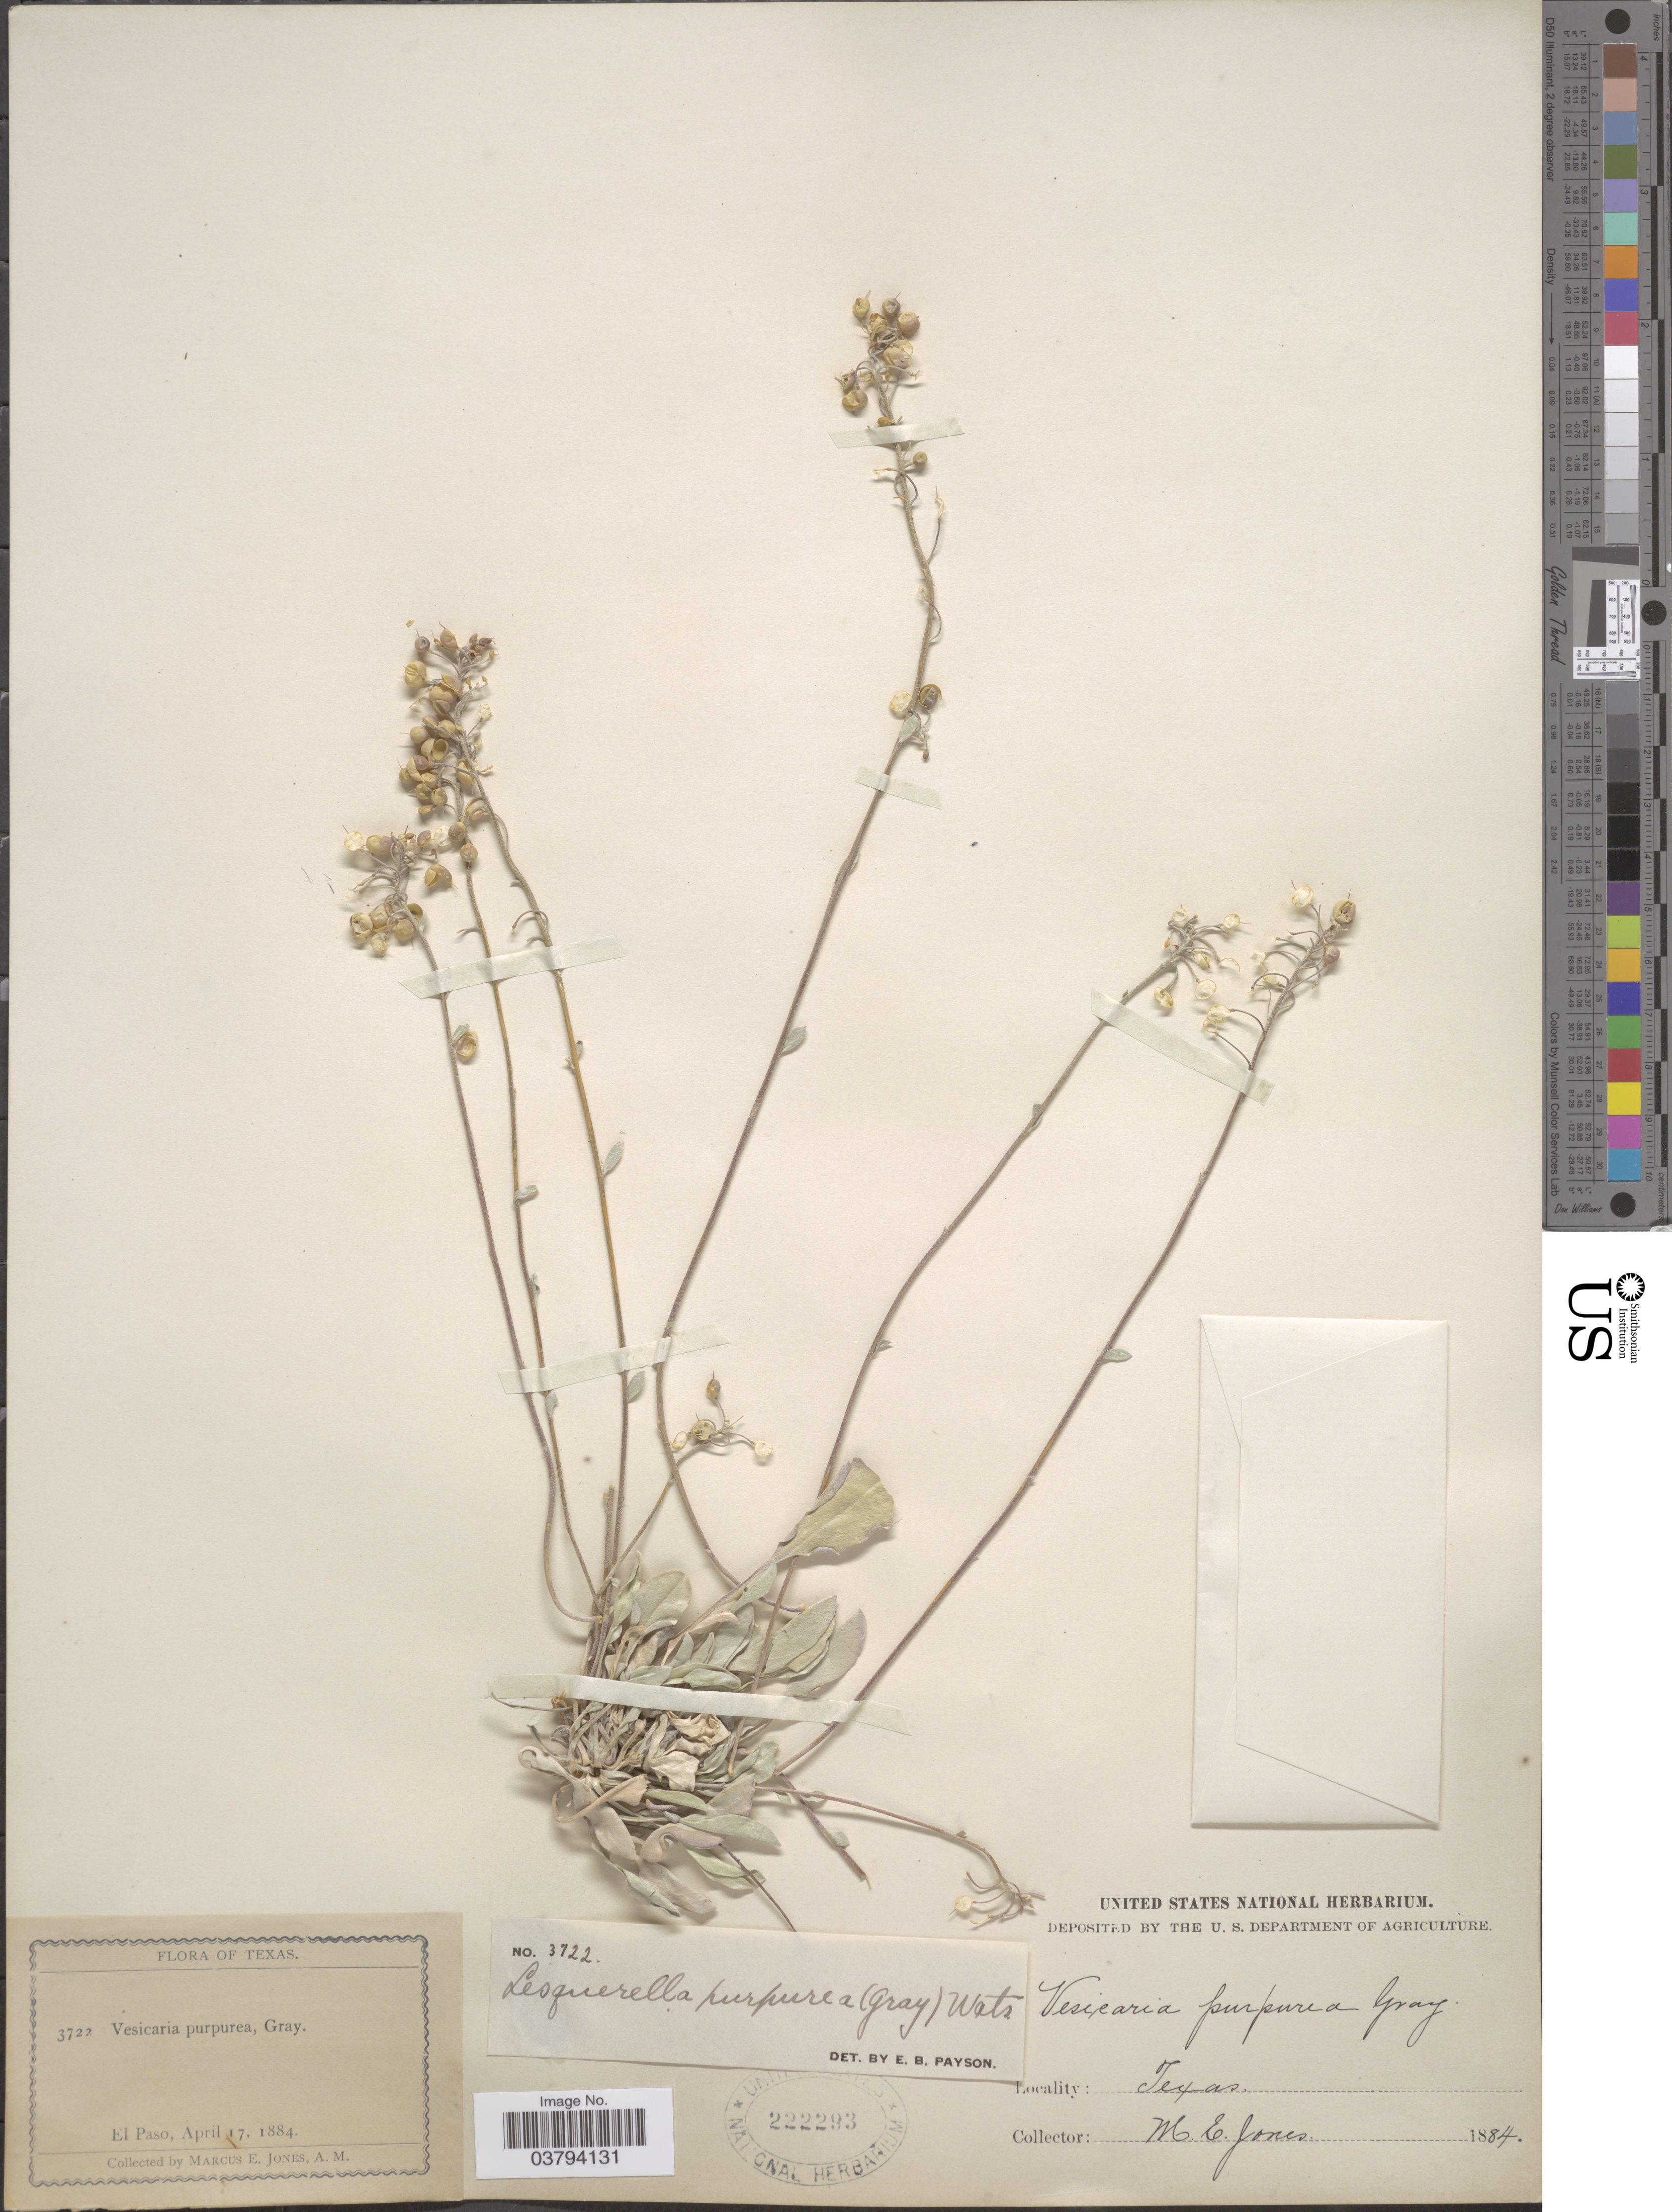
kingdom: Plantae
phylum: Tracheophyta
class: Magnoliopsida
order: Brassicales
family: Brassicaceae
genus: Lesquerella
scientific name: Lesquerella purpurea subsp. purpurea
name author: (A. Gray) S. Watson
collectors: M. E. Jones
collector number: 3722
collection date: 1884-04-17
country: United States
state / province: Texas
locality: El Paso.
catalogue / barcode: US 222293